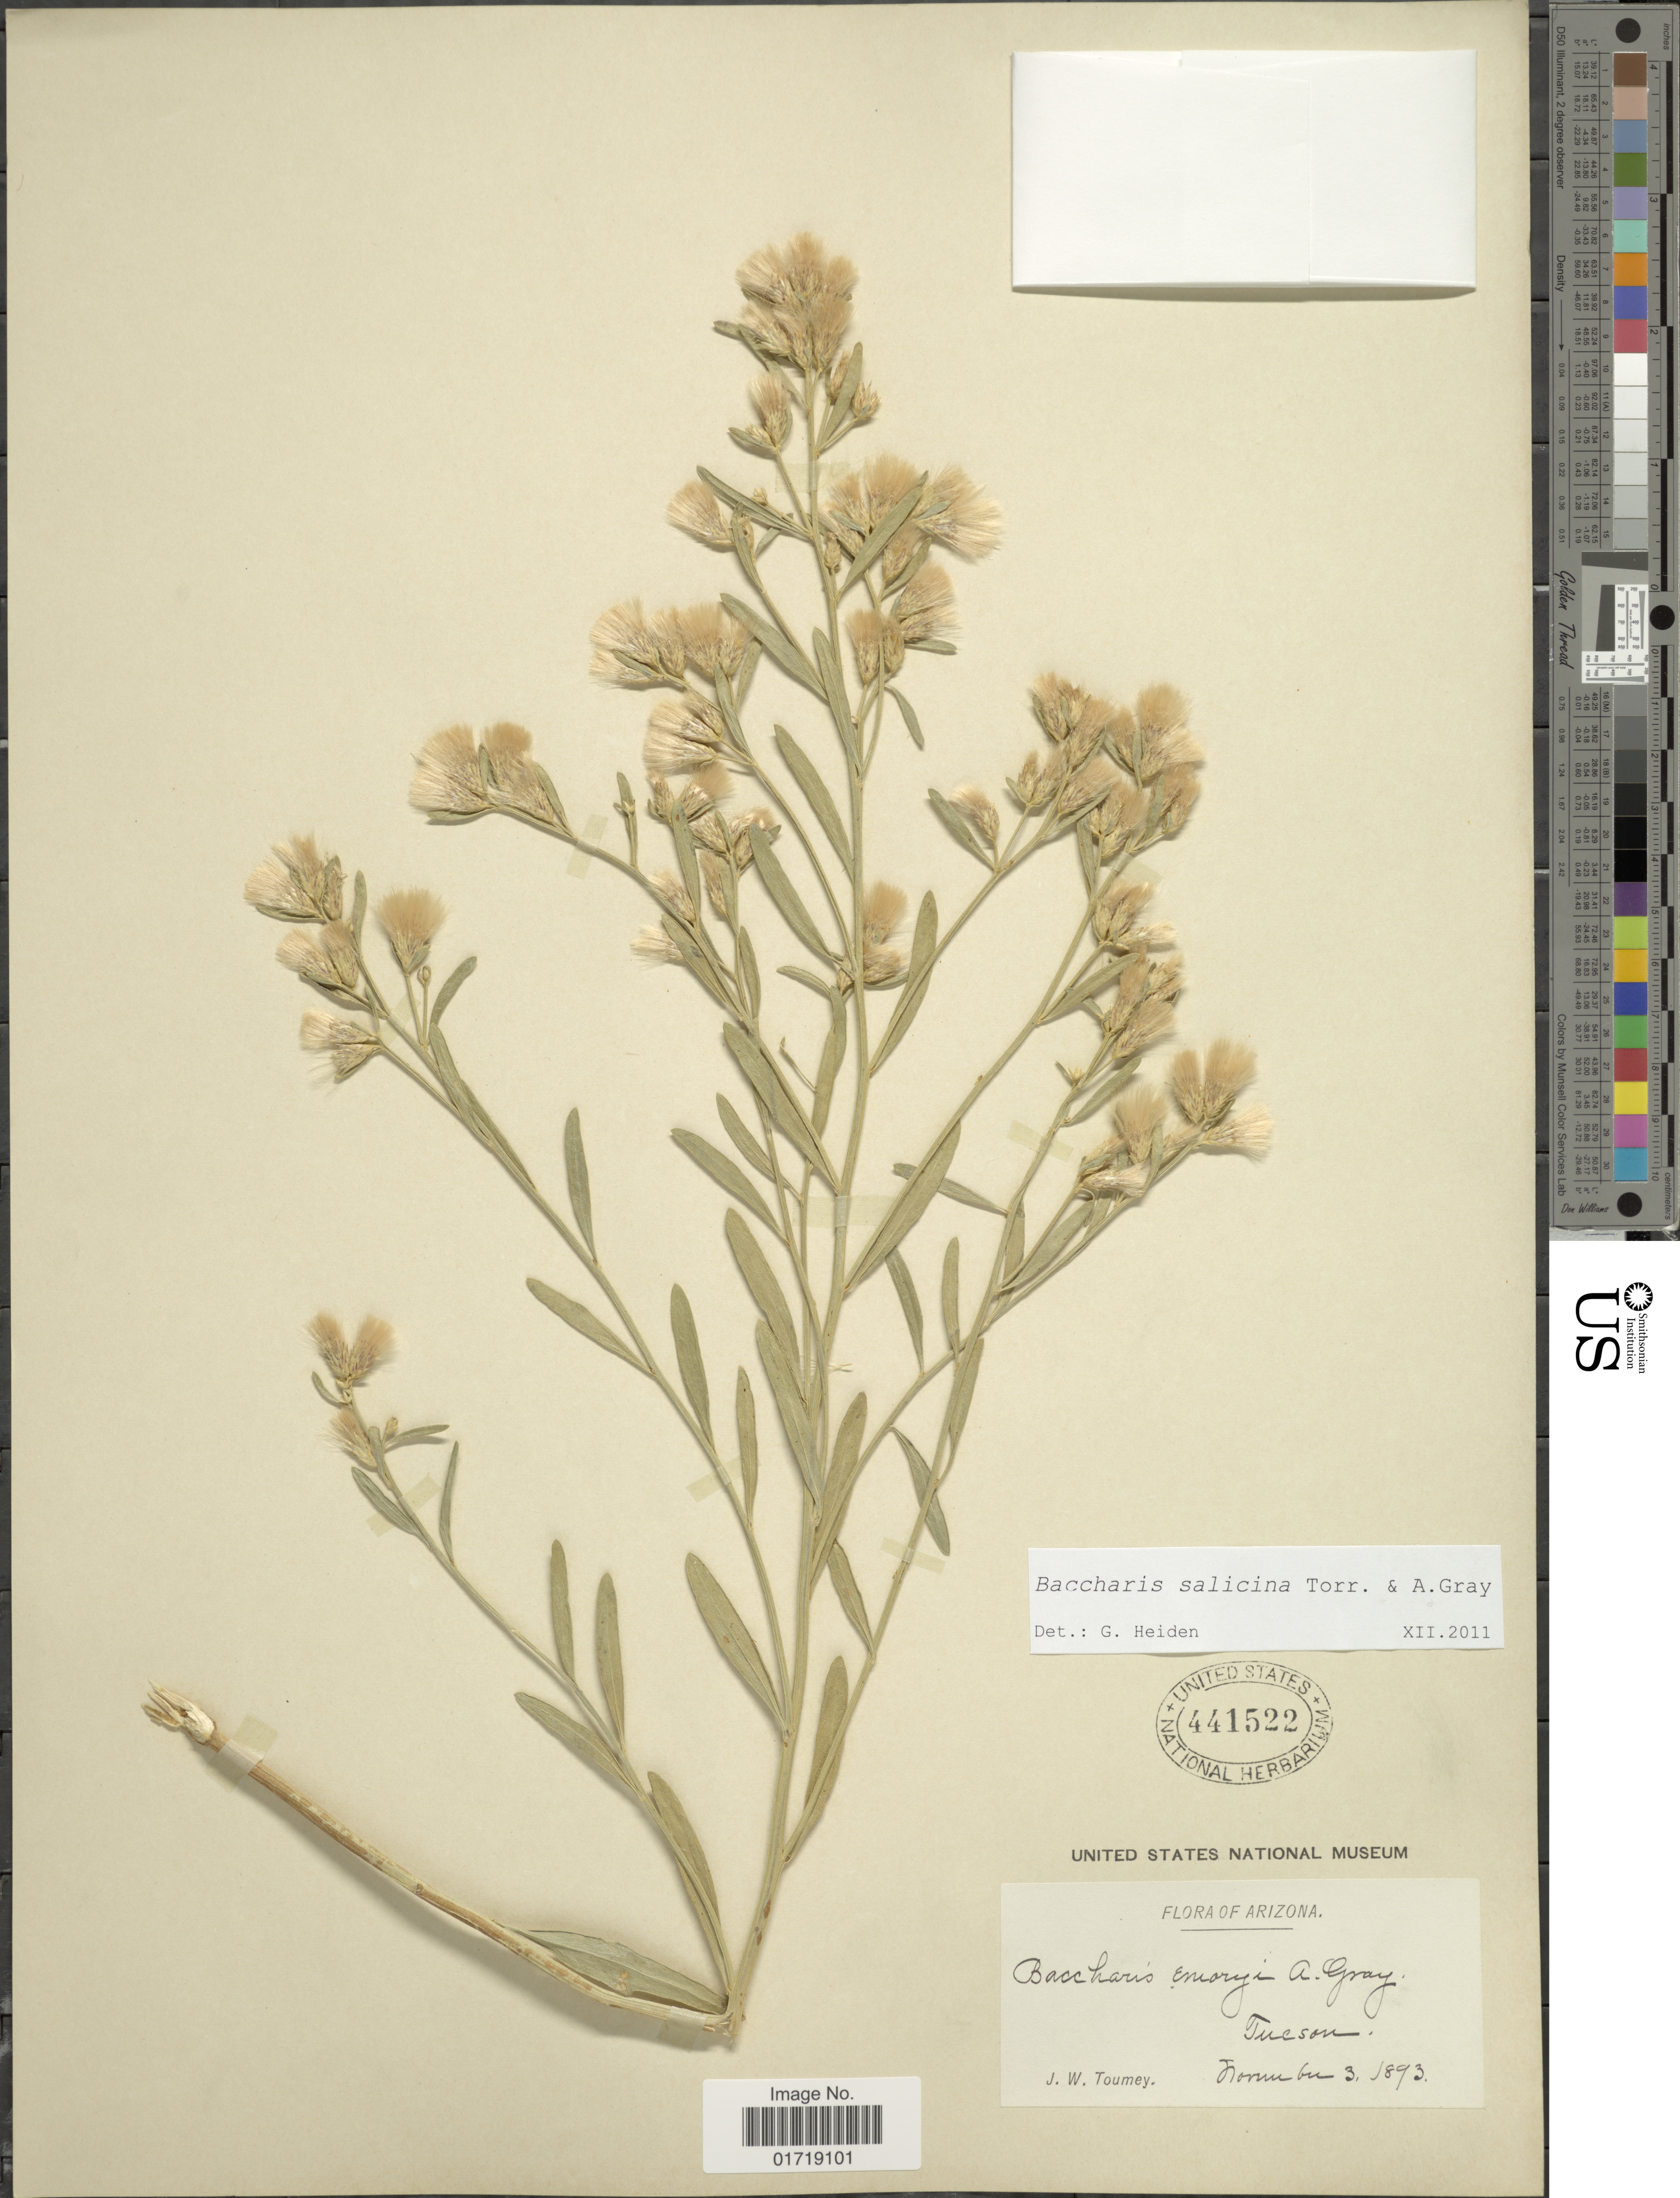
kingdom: Plantae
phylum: Tracheophyta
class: Magnoliopsida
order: Asterales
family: Asteraceae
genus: Baccharis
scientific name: Baccharis salicina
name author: Torr. & A. Gray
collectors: J. Tourney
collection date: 1893-11-03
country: United States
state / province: Arizona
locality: Tucson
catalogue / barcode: US 441522